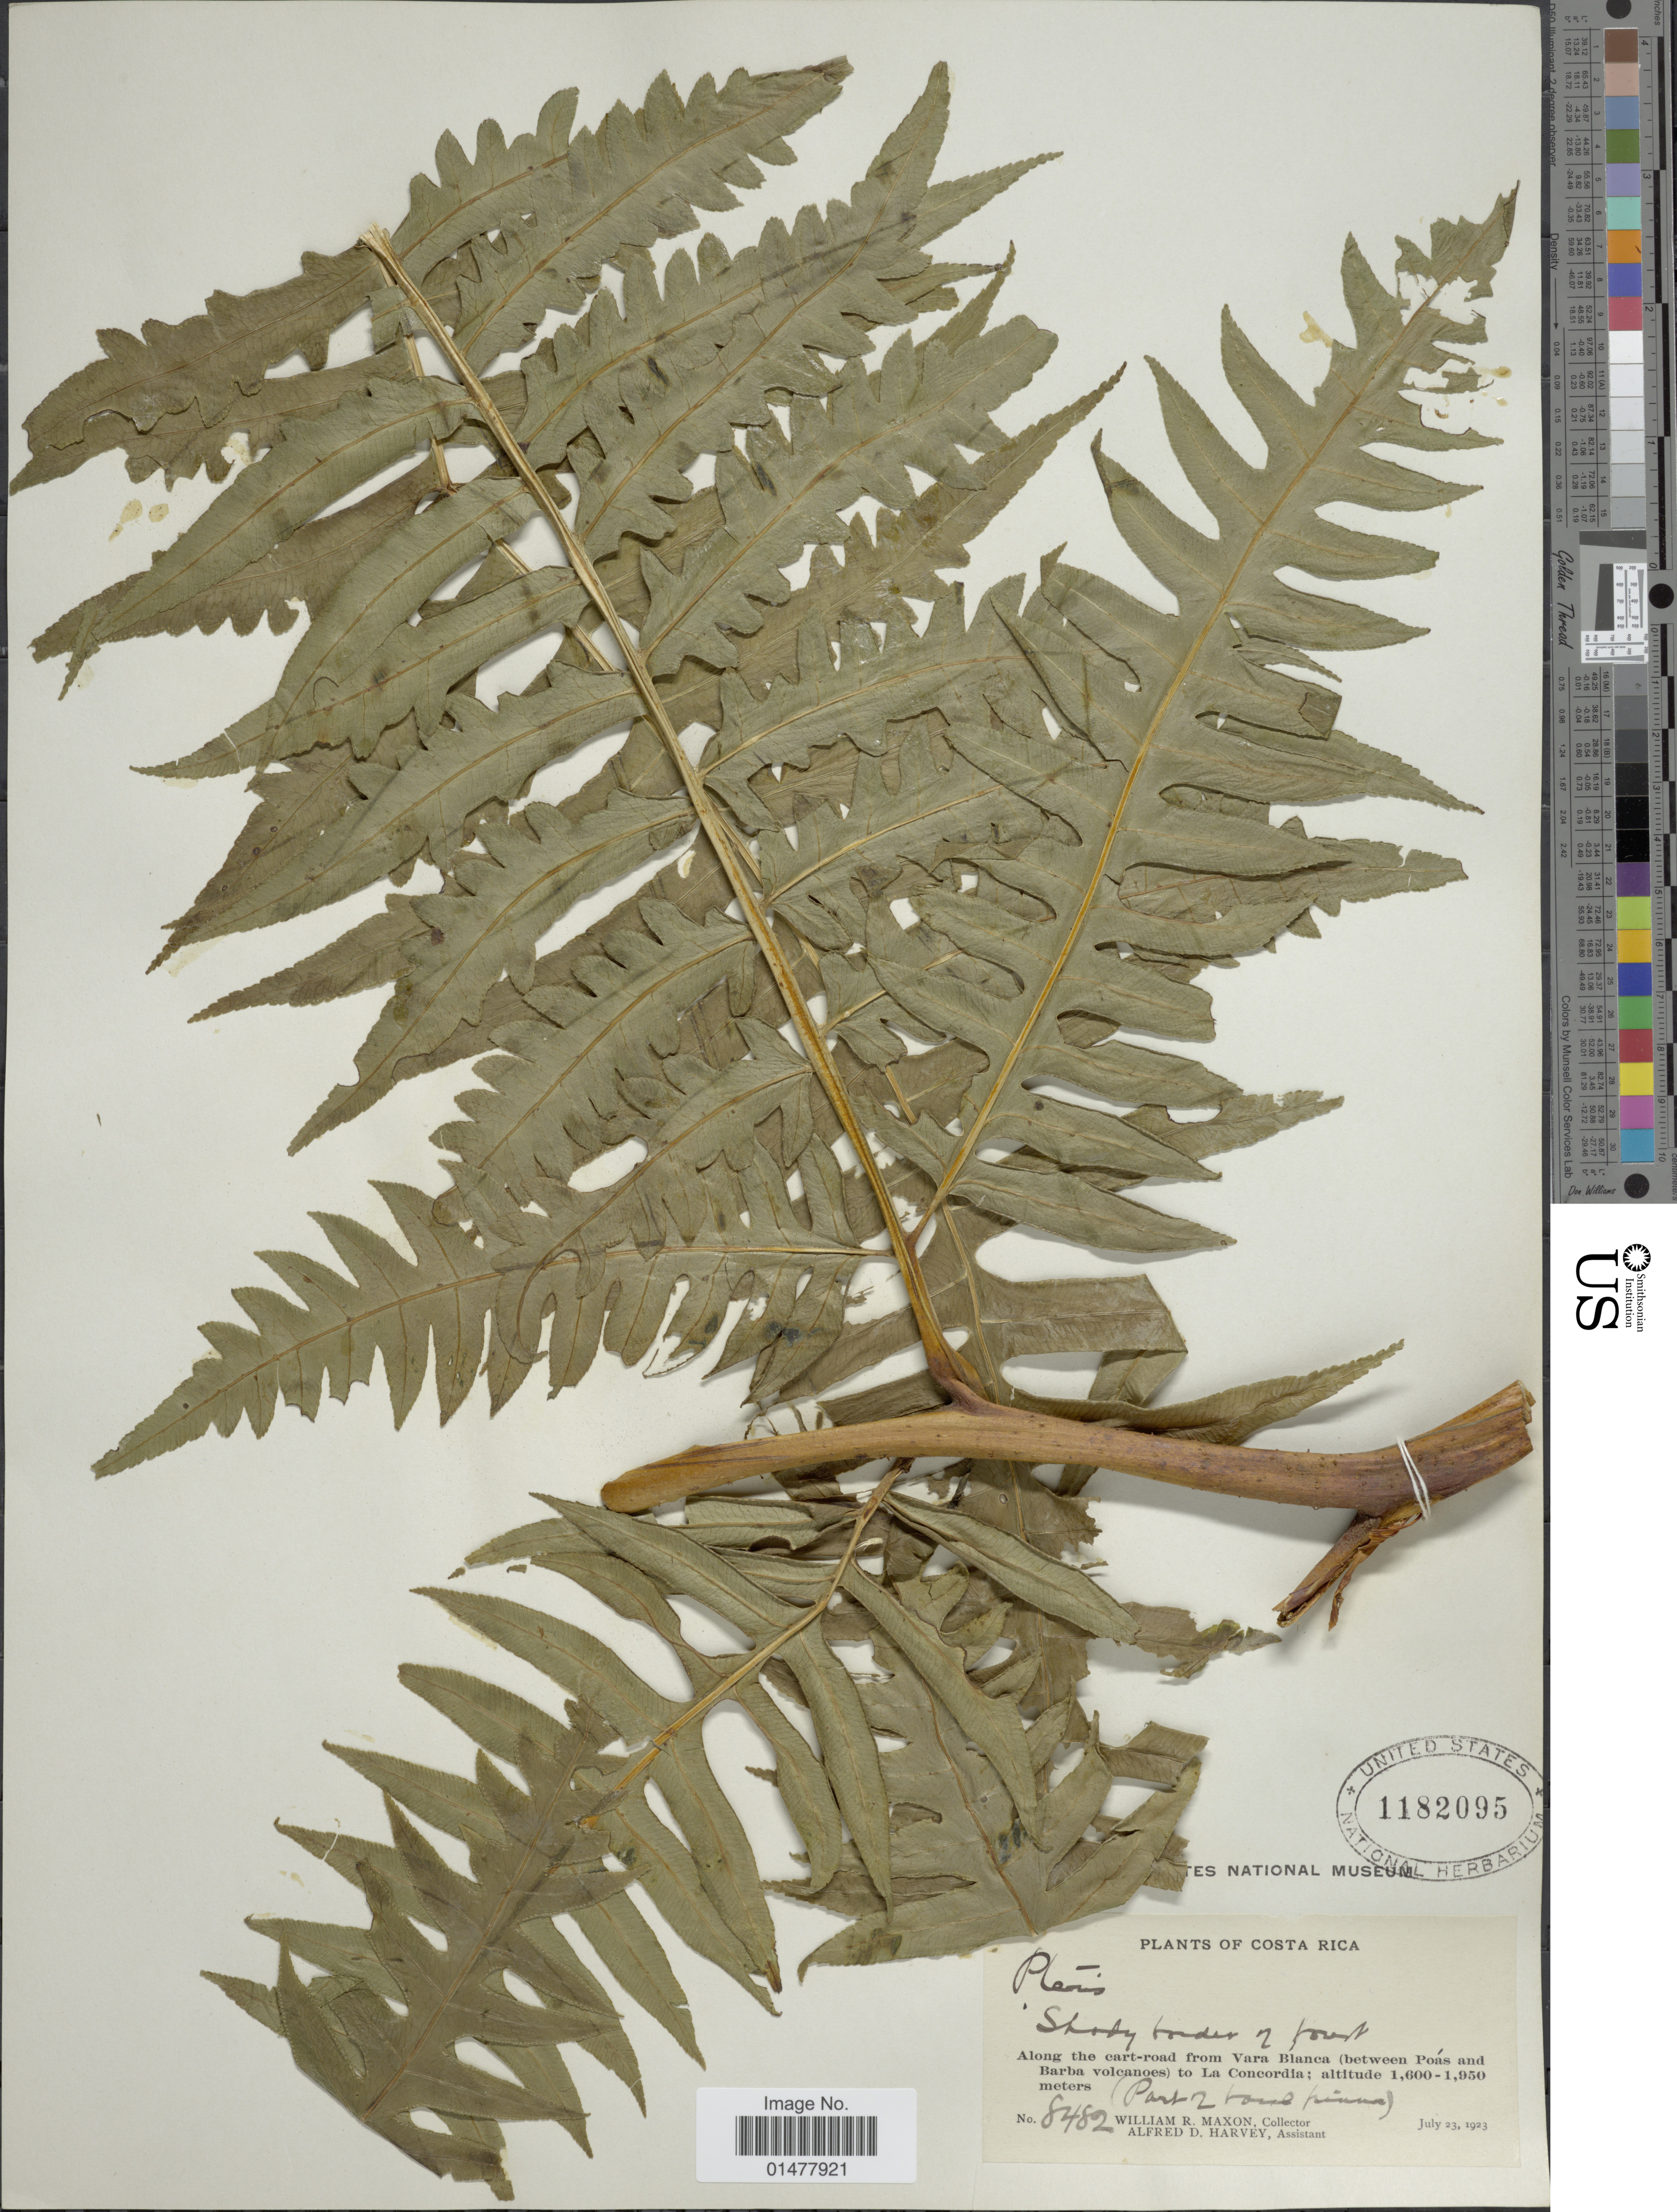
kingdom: Plantae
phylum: Tracheophyta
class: Polypodiopsida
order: Polypodiales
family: Pteridaceae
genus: Pteris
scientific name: Pteris navarrensis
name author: Christ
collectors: W. R. Maxon & A. D. Harvey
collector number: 8482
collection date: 1923-07-23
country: Costa Rica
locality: Along the cart-road from vara Blanca(between Poas and Barba volcanoes) to La Concordia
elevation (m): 1600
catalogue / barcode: US 1182095